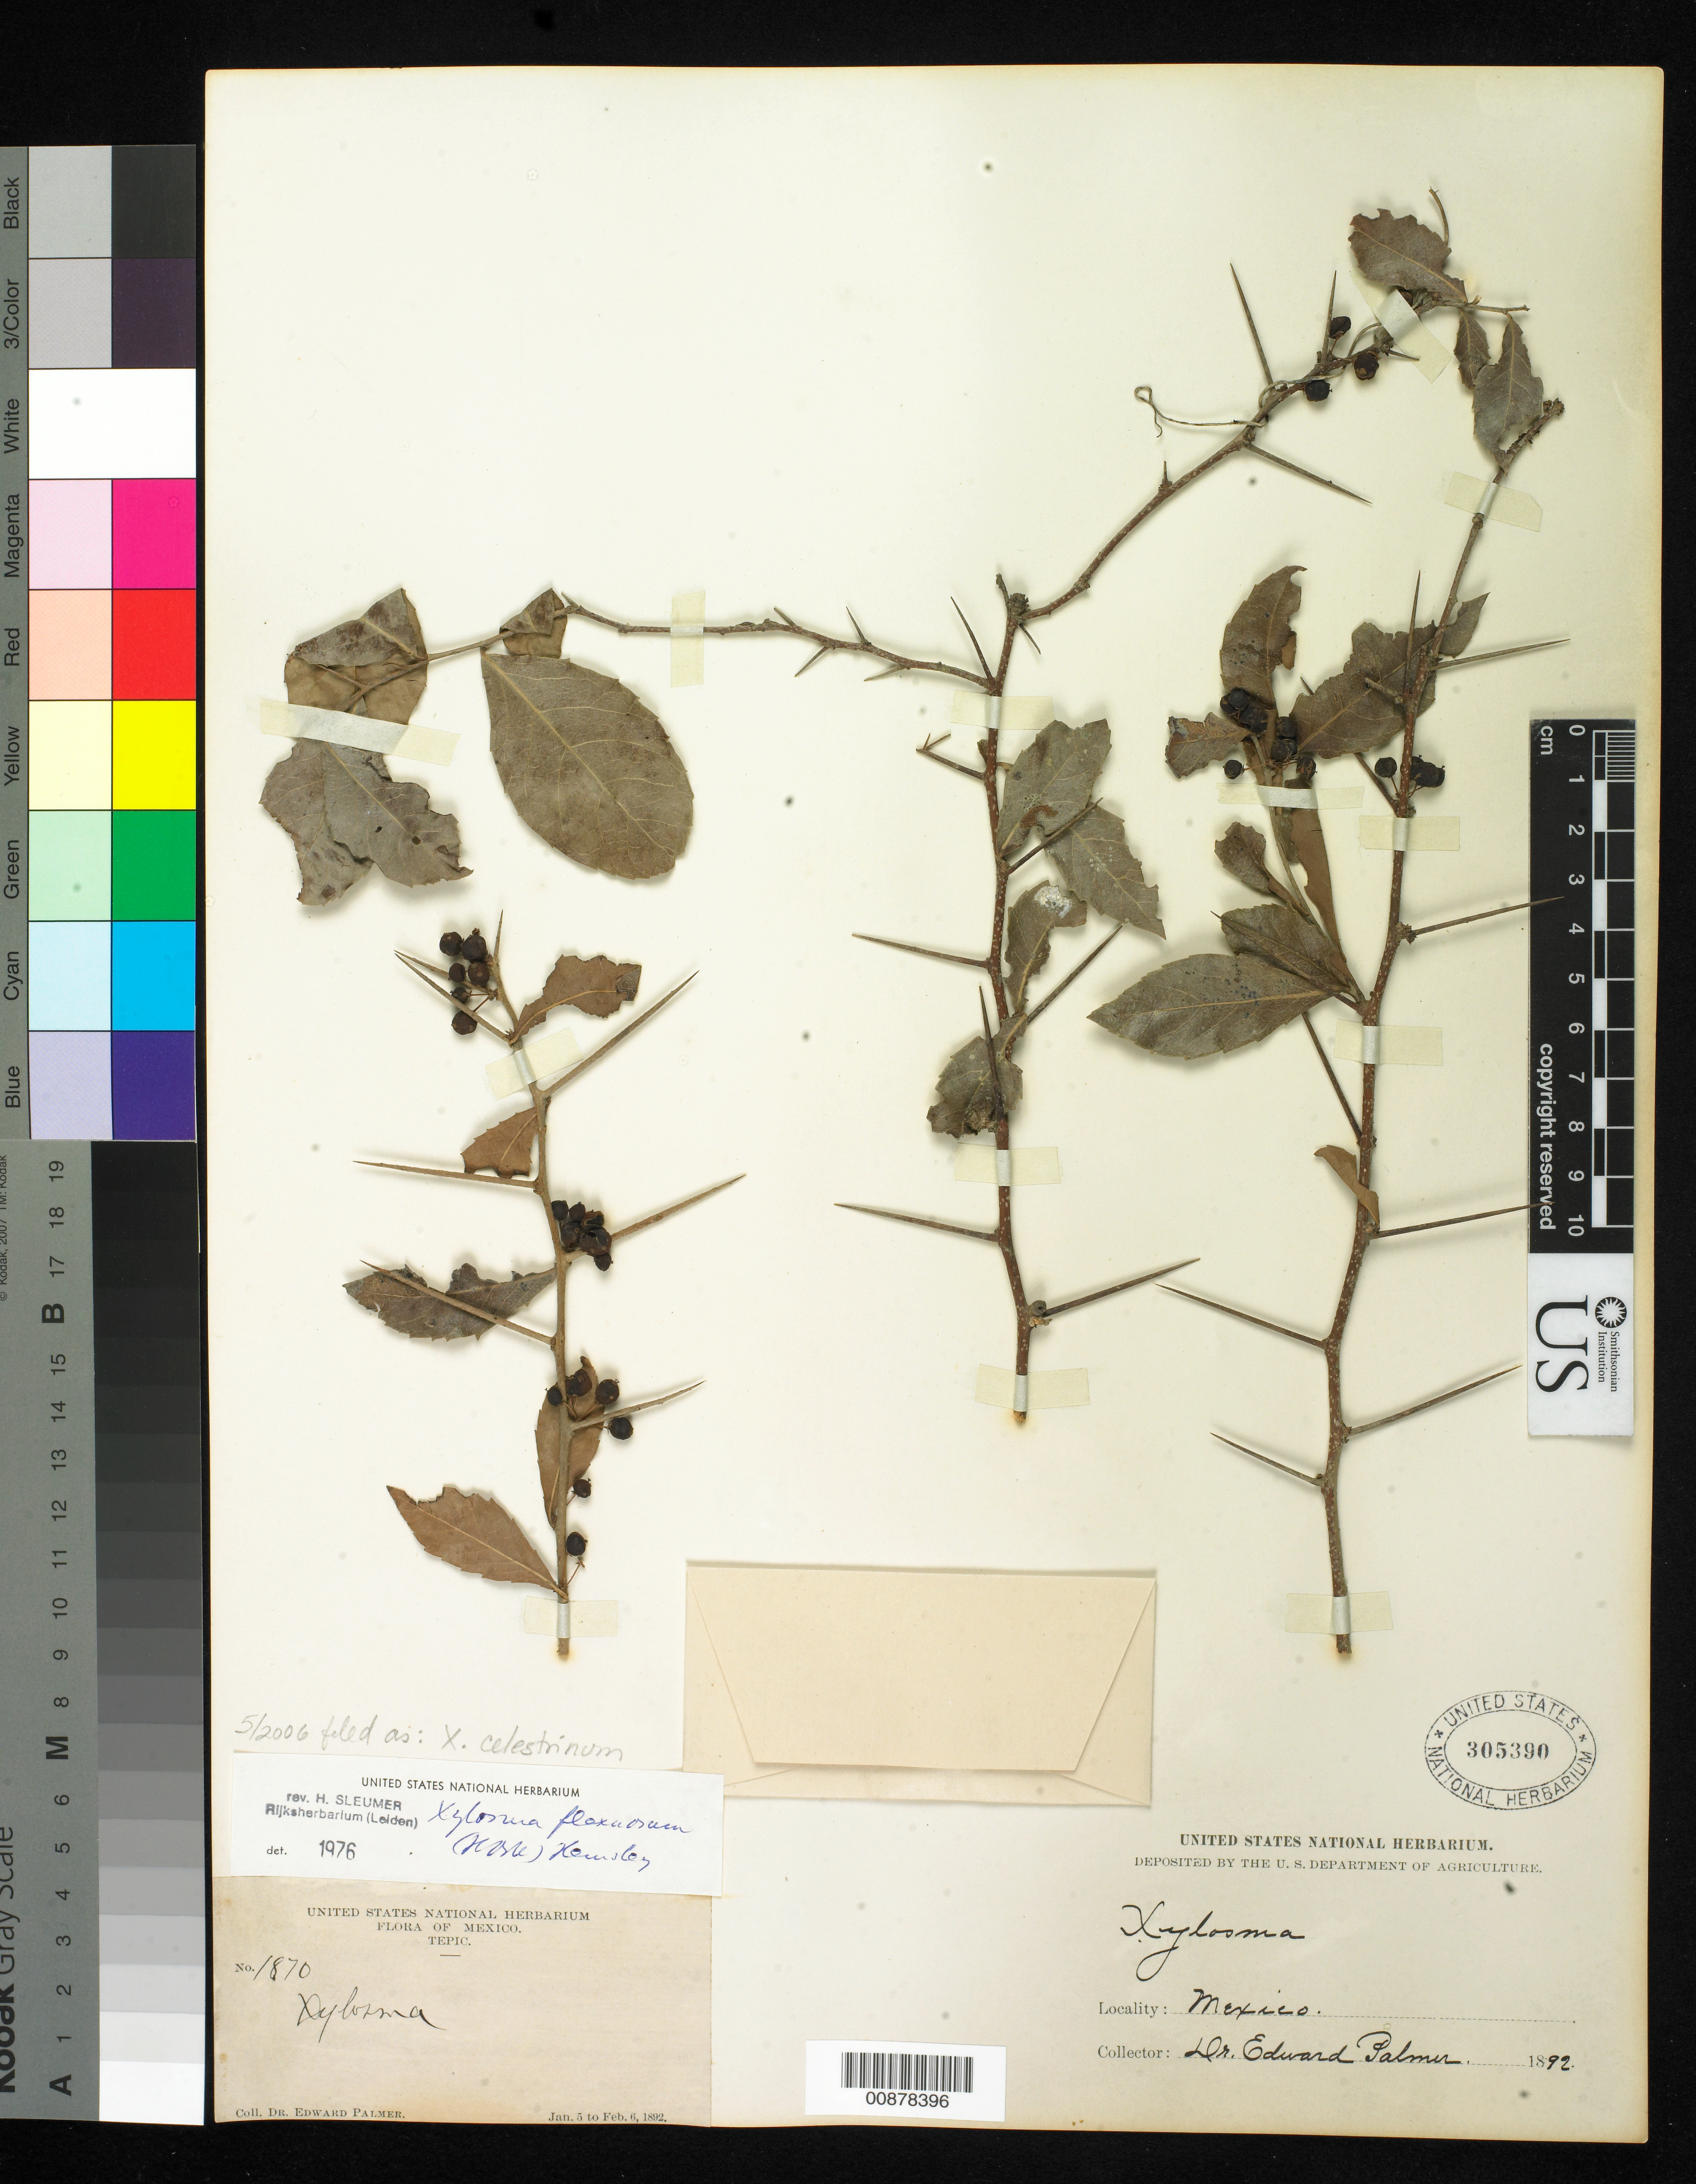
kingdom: Plantae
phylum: Tracheophyta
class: Magnoliopsida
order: Malpighiales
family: Salicaceae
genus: Xylosma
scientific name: Xylosma flexuosa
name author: (Kunth) Hemsl.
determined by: Sleumer, H. O.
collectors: E. Palmer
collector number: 1870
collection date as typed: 05 Jan 1892 to 06 Feb 1892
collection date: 1892-01-05/1892-02-06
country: Mexico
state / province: Nayarit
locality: Tepic, Nayarit.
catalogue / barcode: US 305390